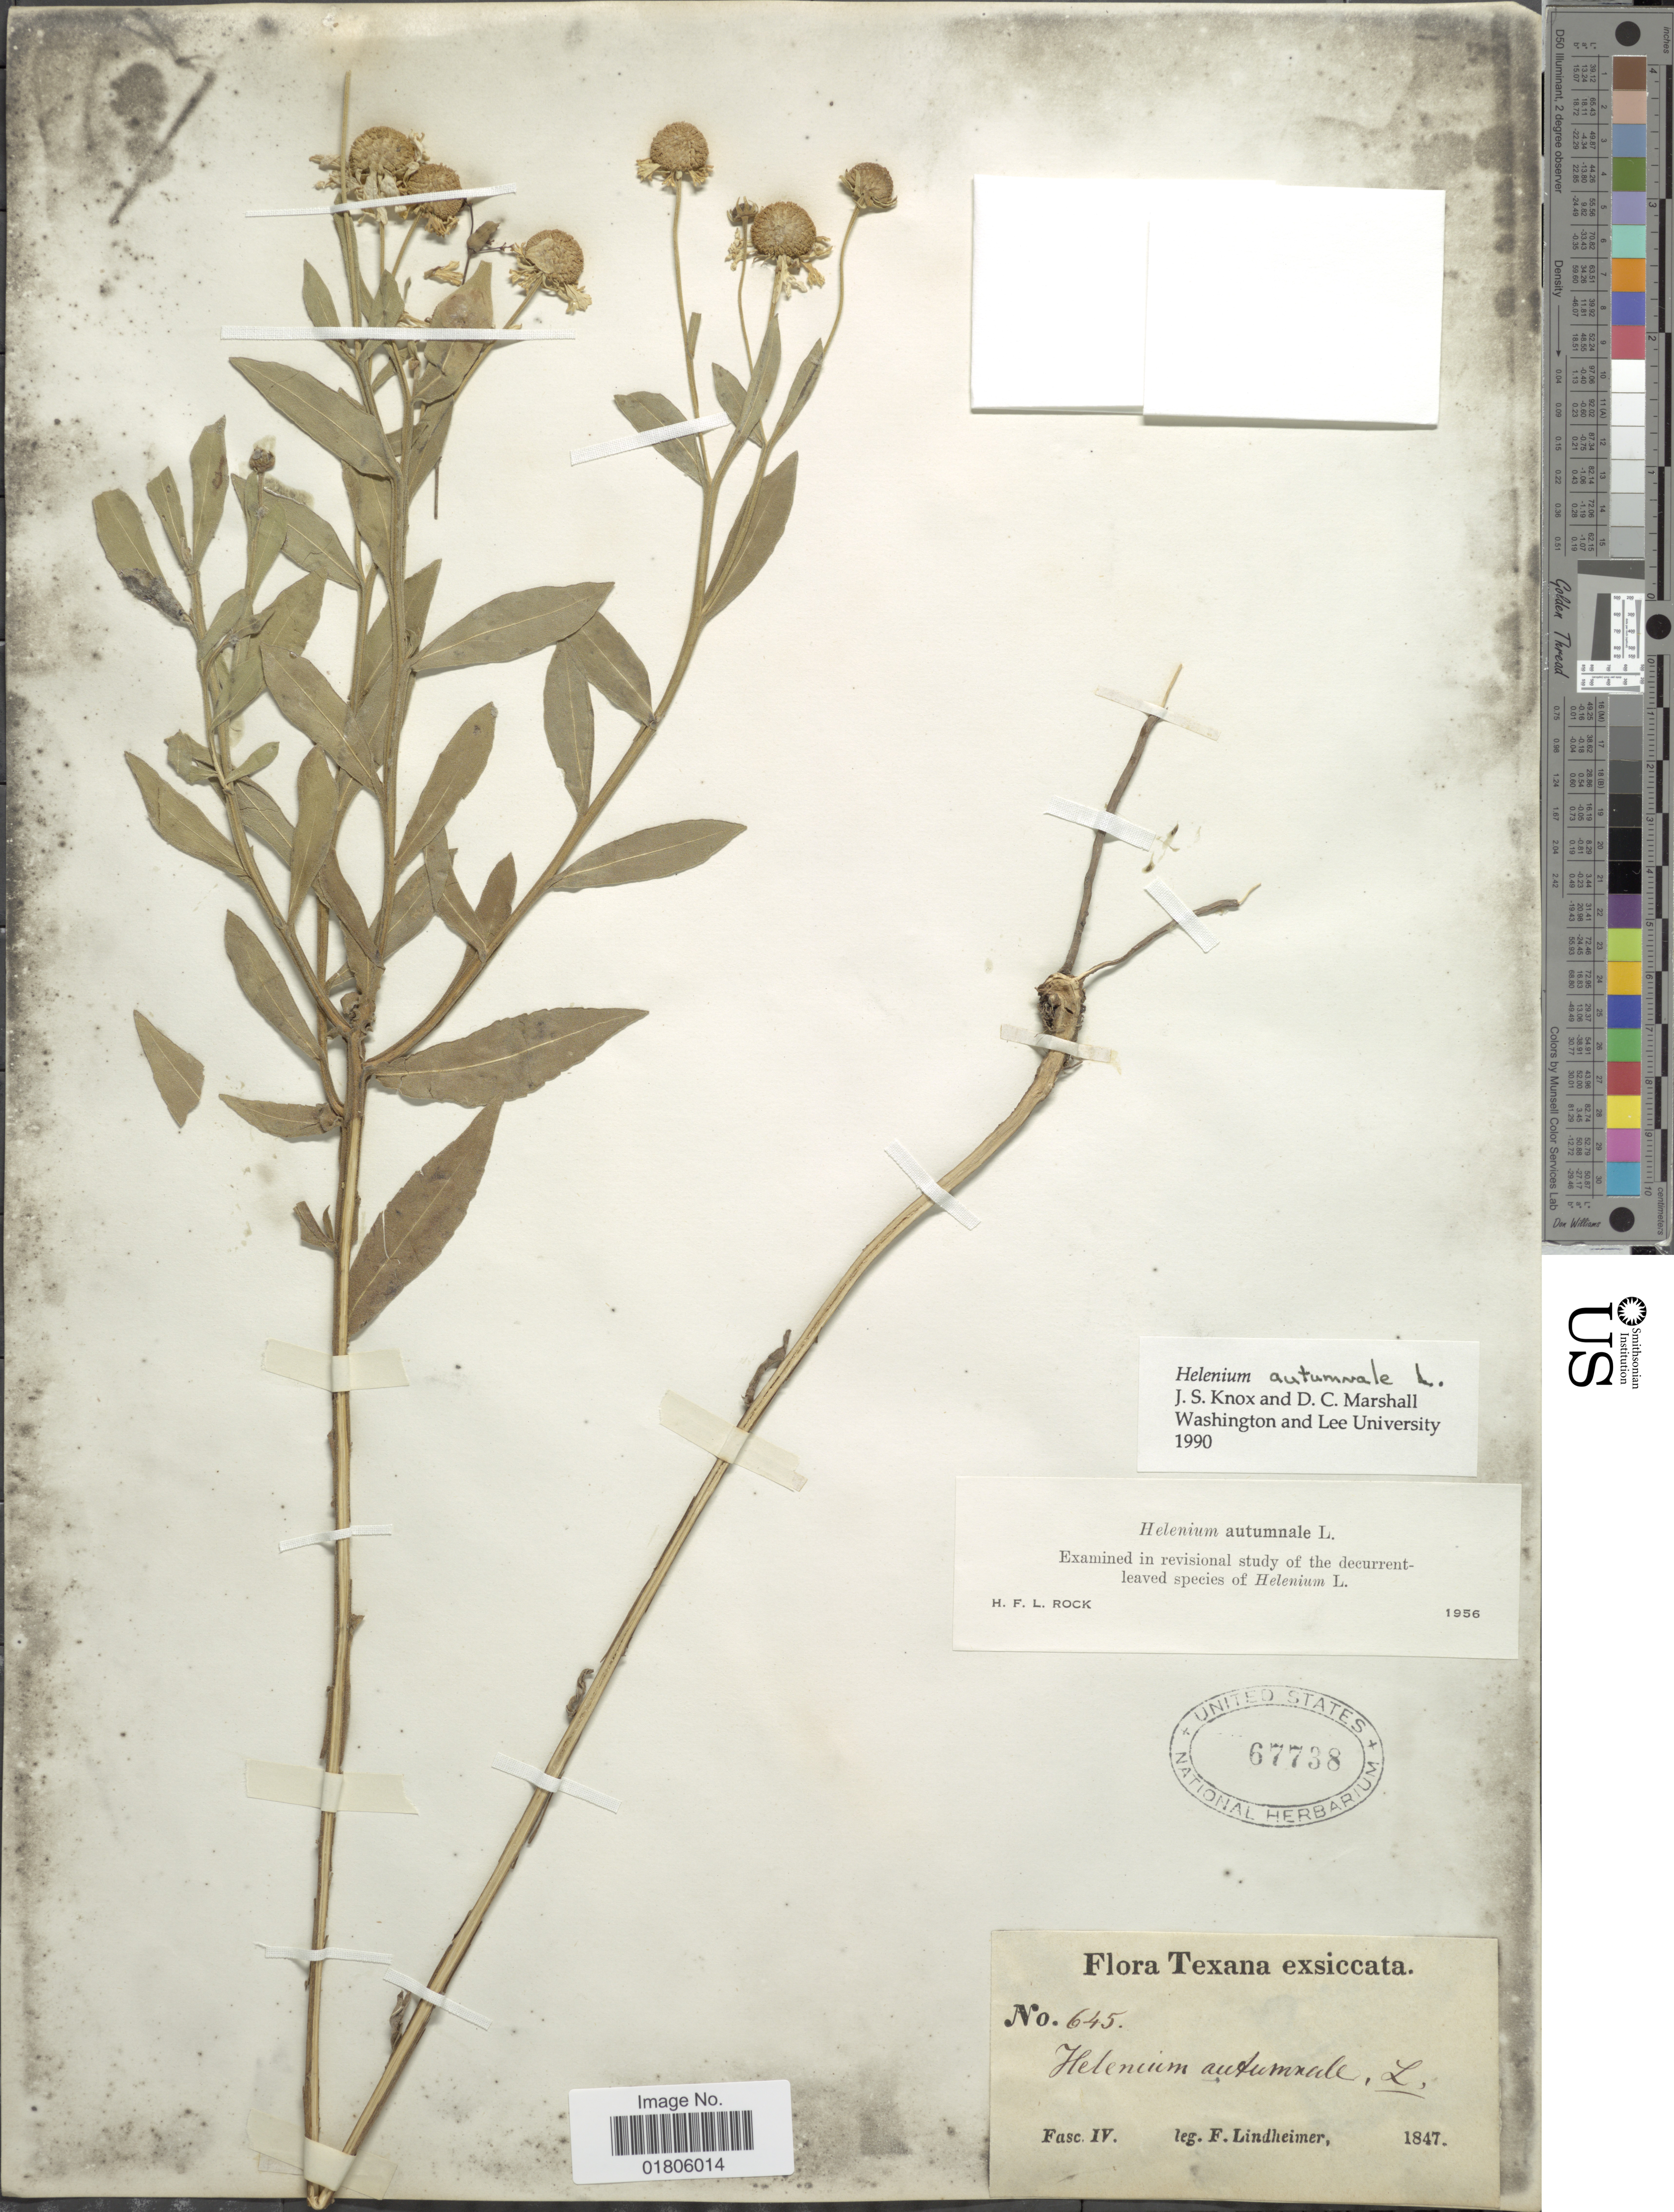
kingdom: Plantae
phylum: Tracheophyta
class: Magnoliopsida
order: Asterales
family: Asteraceae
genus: Helenium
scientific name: Helenium autumnale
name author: L.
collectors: F. Lindheimer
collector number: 645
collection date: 1847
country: United States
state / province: Texas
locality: Fasc. IV [unsure placement]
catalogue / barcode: US 67738